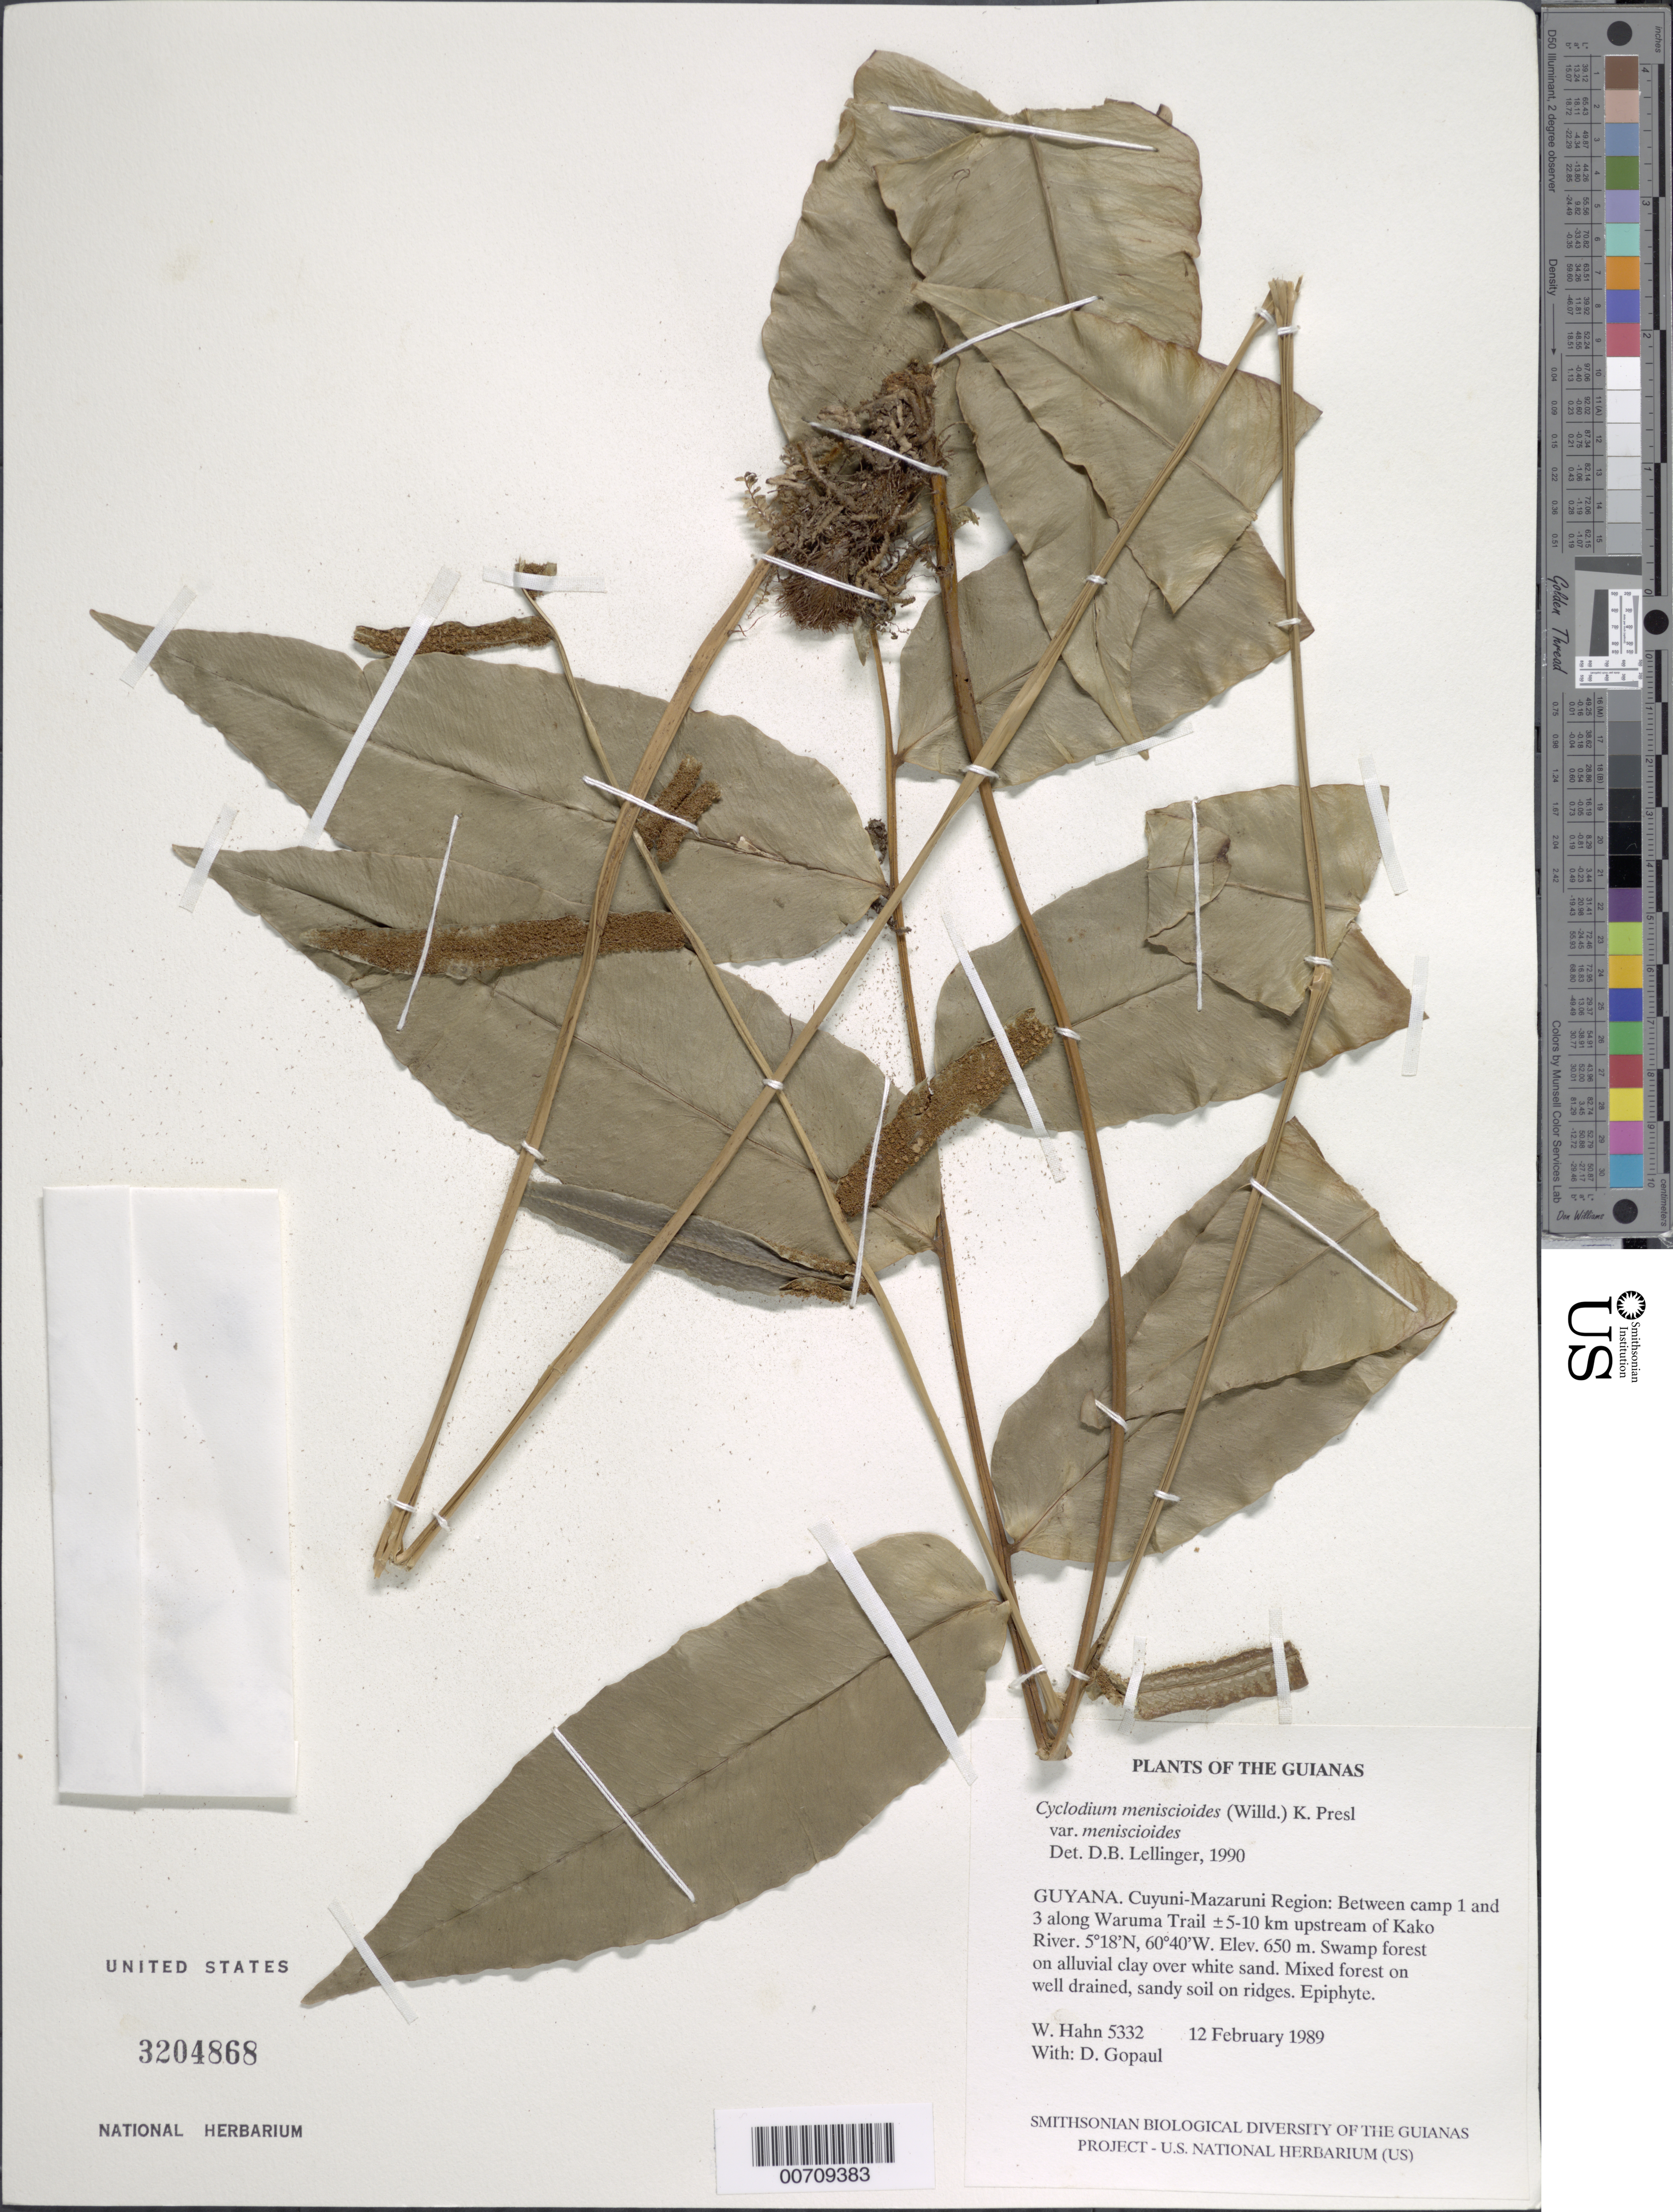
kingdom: Plantae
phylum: Tracheophyta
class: Polypodiopsida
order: Polypodiales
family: Dryopteridaceae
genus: Cyclodium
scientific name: Cyclodium meniscioides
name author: (Willd.) C. Presl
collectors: W. Hahn & D. Gopaul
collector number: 5332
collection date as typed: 12 February 1989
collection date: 1989-02-12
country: Guyana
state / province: Cuyuni-Mazaruni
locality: Between camp 1 and 3 along Waruma Trail ±5-10 km upstream of Kako River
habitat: Swamp forest on alluvial clay over white sand. Mixed forest on well drained, sandy soil on ridges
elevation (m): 650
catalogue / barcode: US 3204868